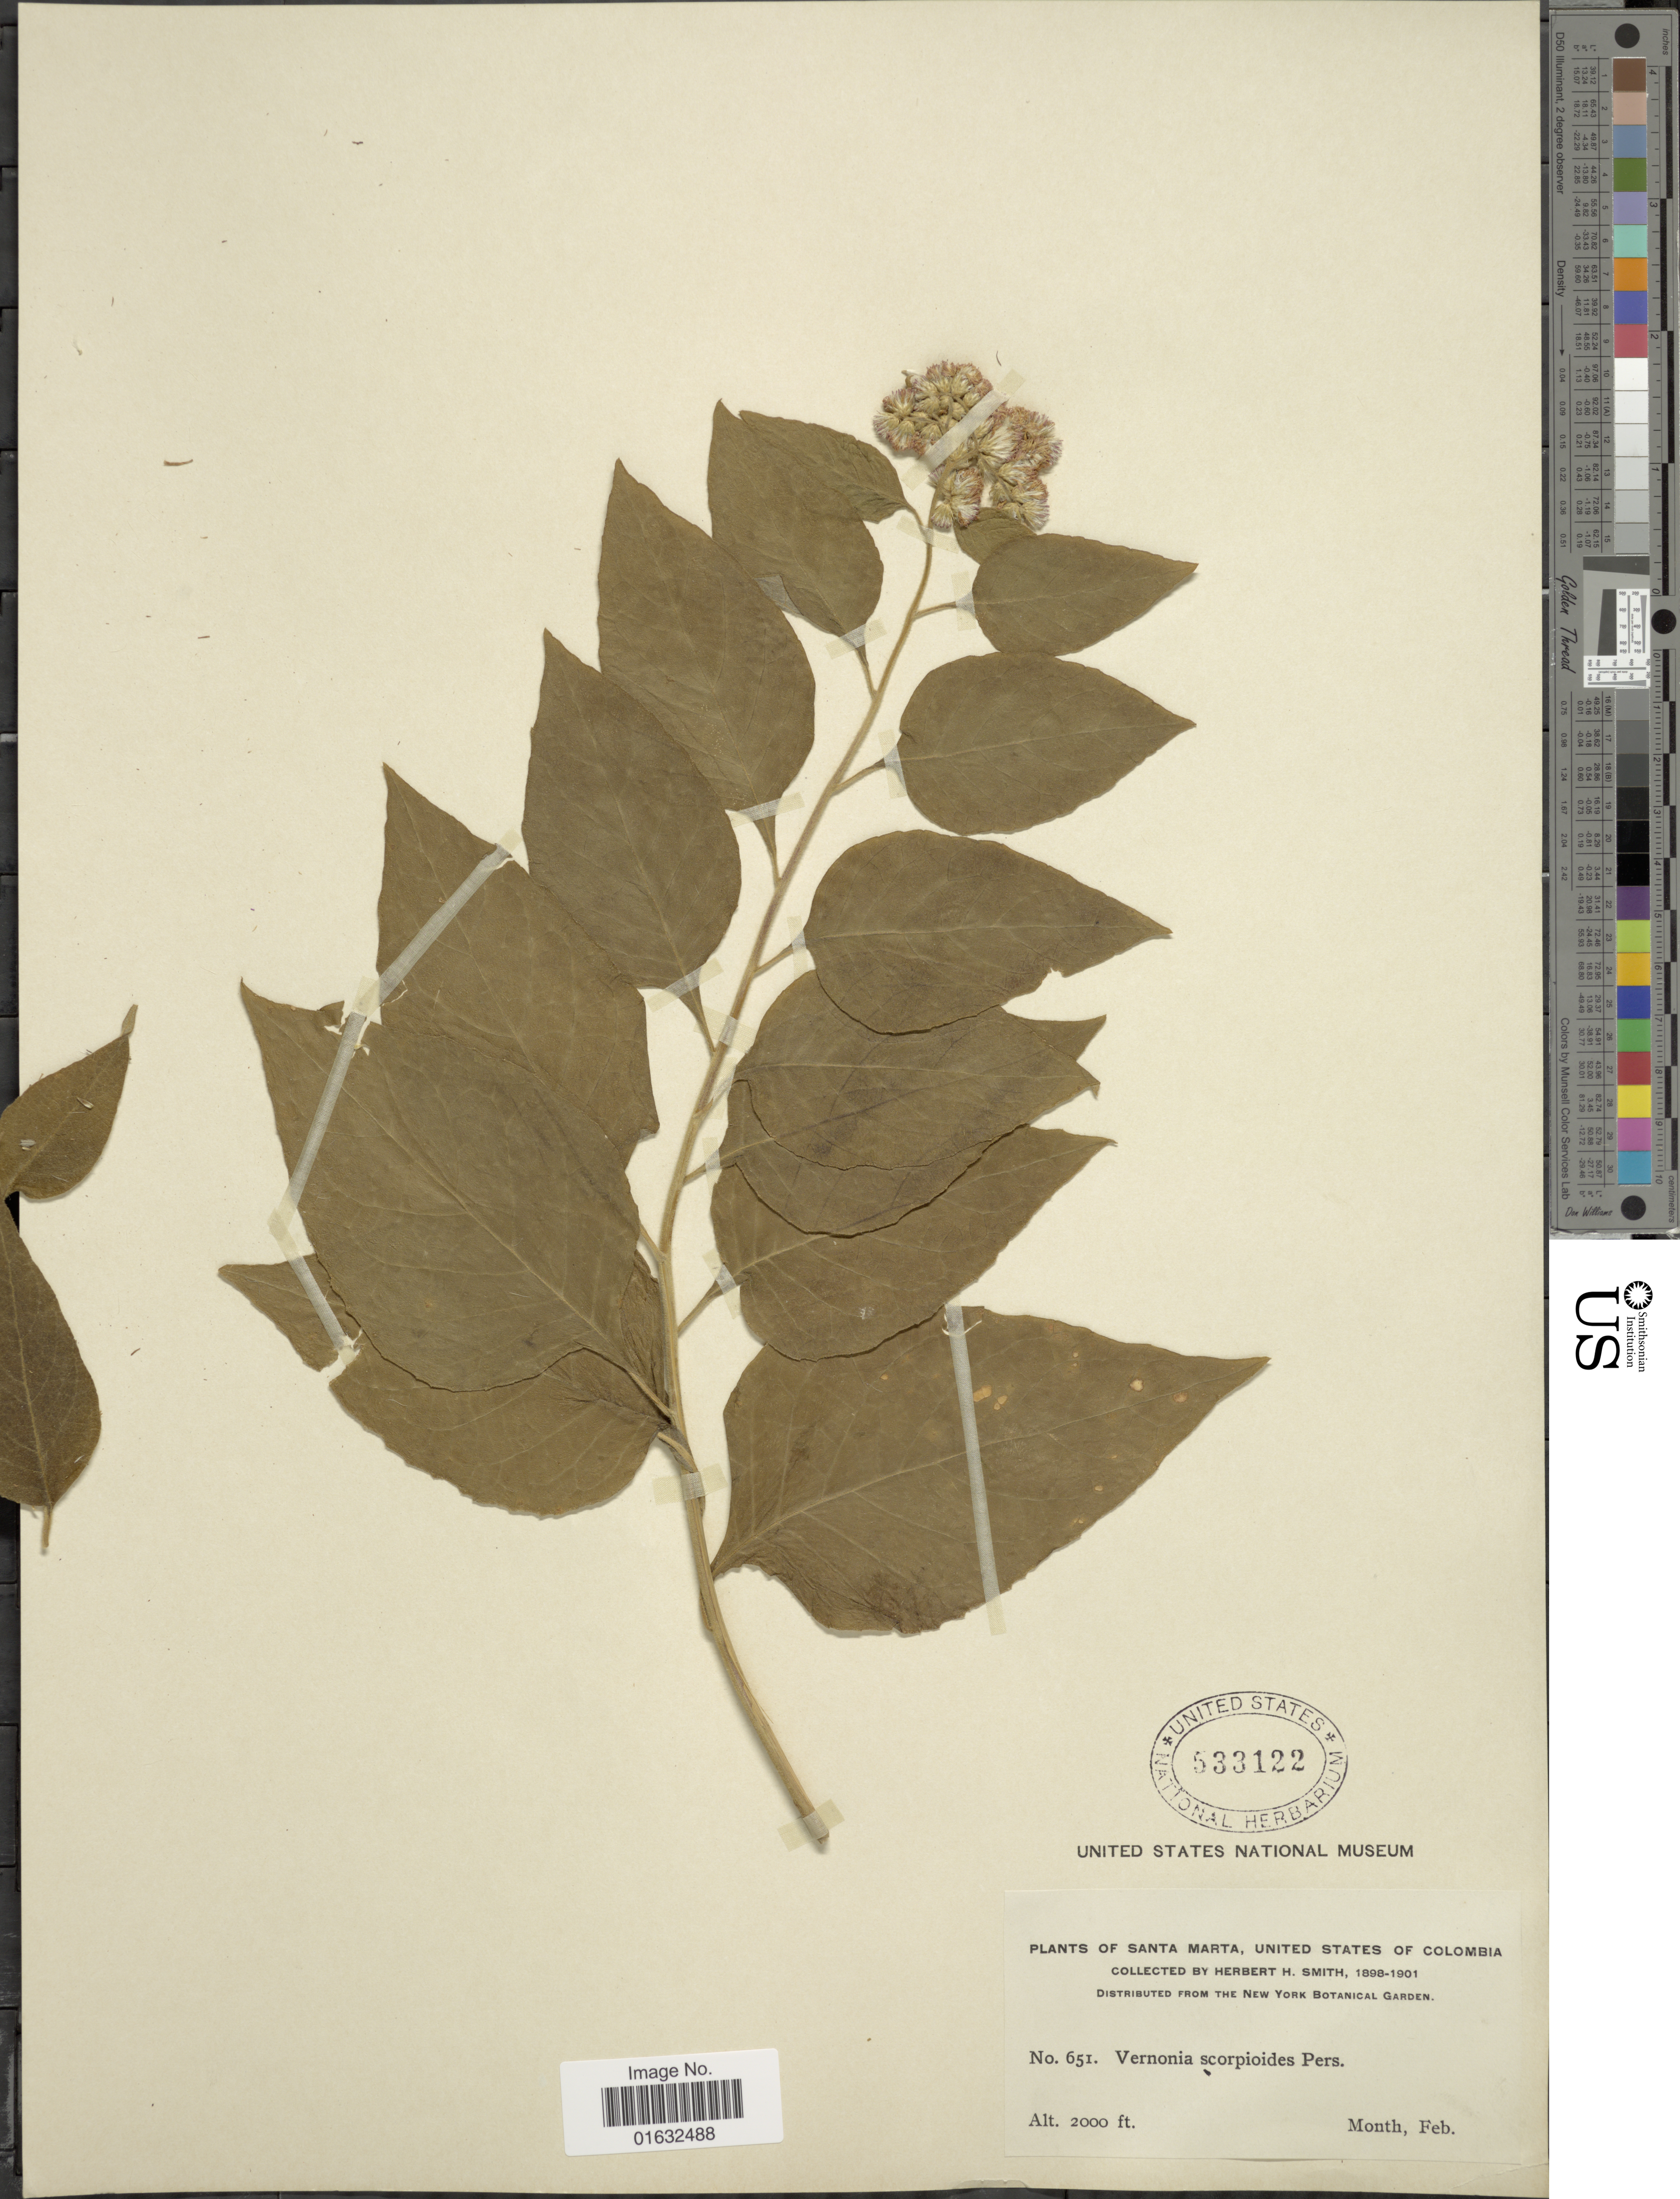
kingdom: Plantae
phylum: Tracheophyta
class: Magnoliopsida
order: Asterales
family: Asteraceae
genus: Cyrtocymura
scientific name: Cyrtocymura scorpioides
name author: (Lam.) H. Rob.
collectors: Herbert H. Smith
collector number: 651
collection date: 1898-02/1901-02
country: Colombia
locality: Santa Marta, United States of Colombia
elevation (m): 610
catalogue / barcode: US 533122